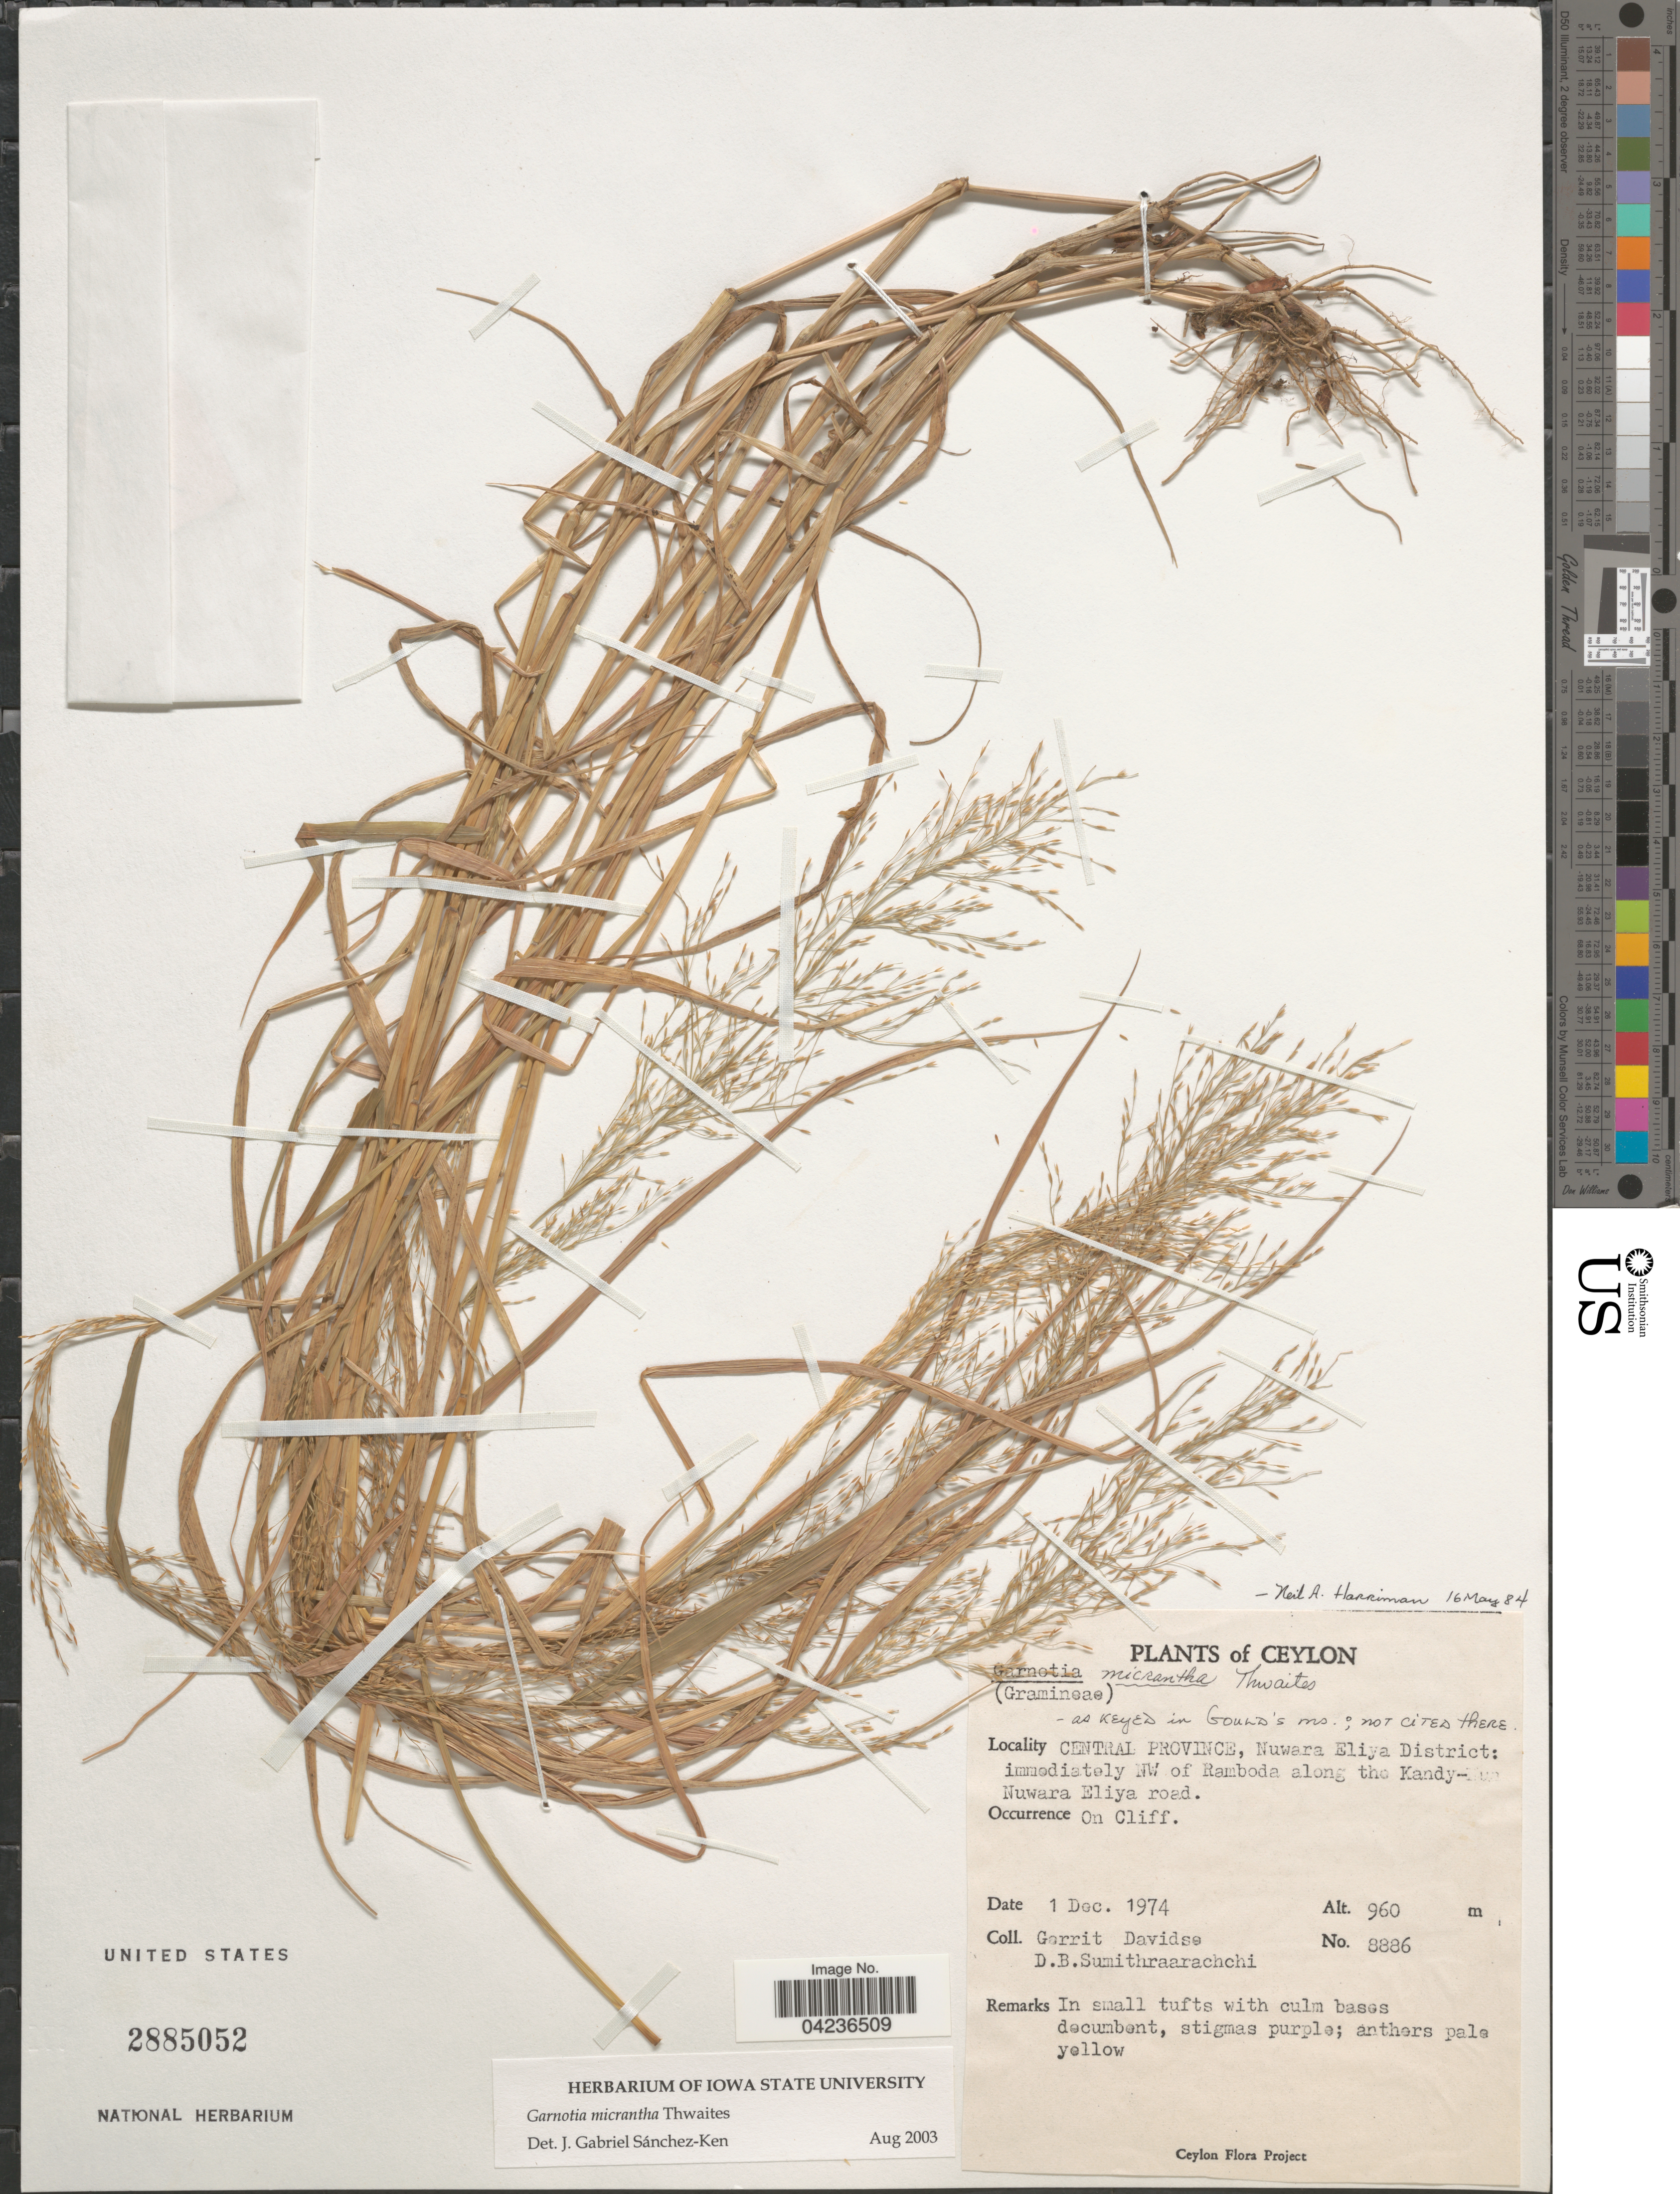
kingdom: Plantae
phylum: Tracheophyta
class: Liliopsida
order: Poales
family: Poaceae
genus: Garnotia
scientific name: Garnotia micrantha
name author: Thwaites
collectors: G. Davidse & D. B. Sumithraarachchi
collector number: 8886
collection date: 1974-12-01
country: Sri Lanka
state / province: Central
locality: Ceylon. Nuwara Eliya District: immediately NW of Ramboda along the Kandy-Nuwara Eliya road. On Cliff.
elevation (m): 960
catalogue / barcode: US 2885052